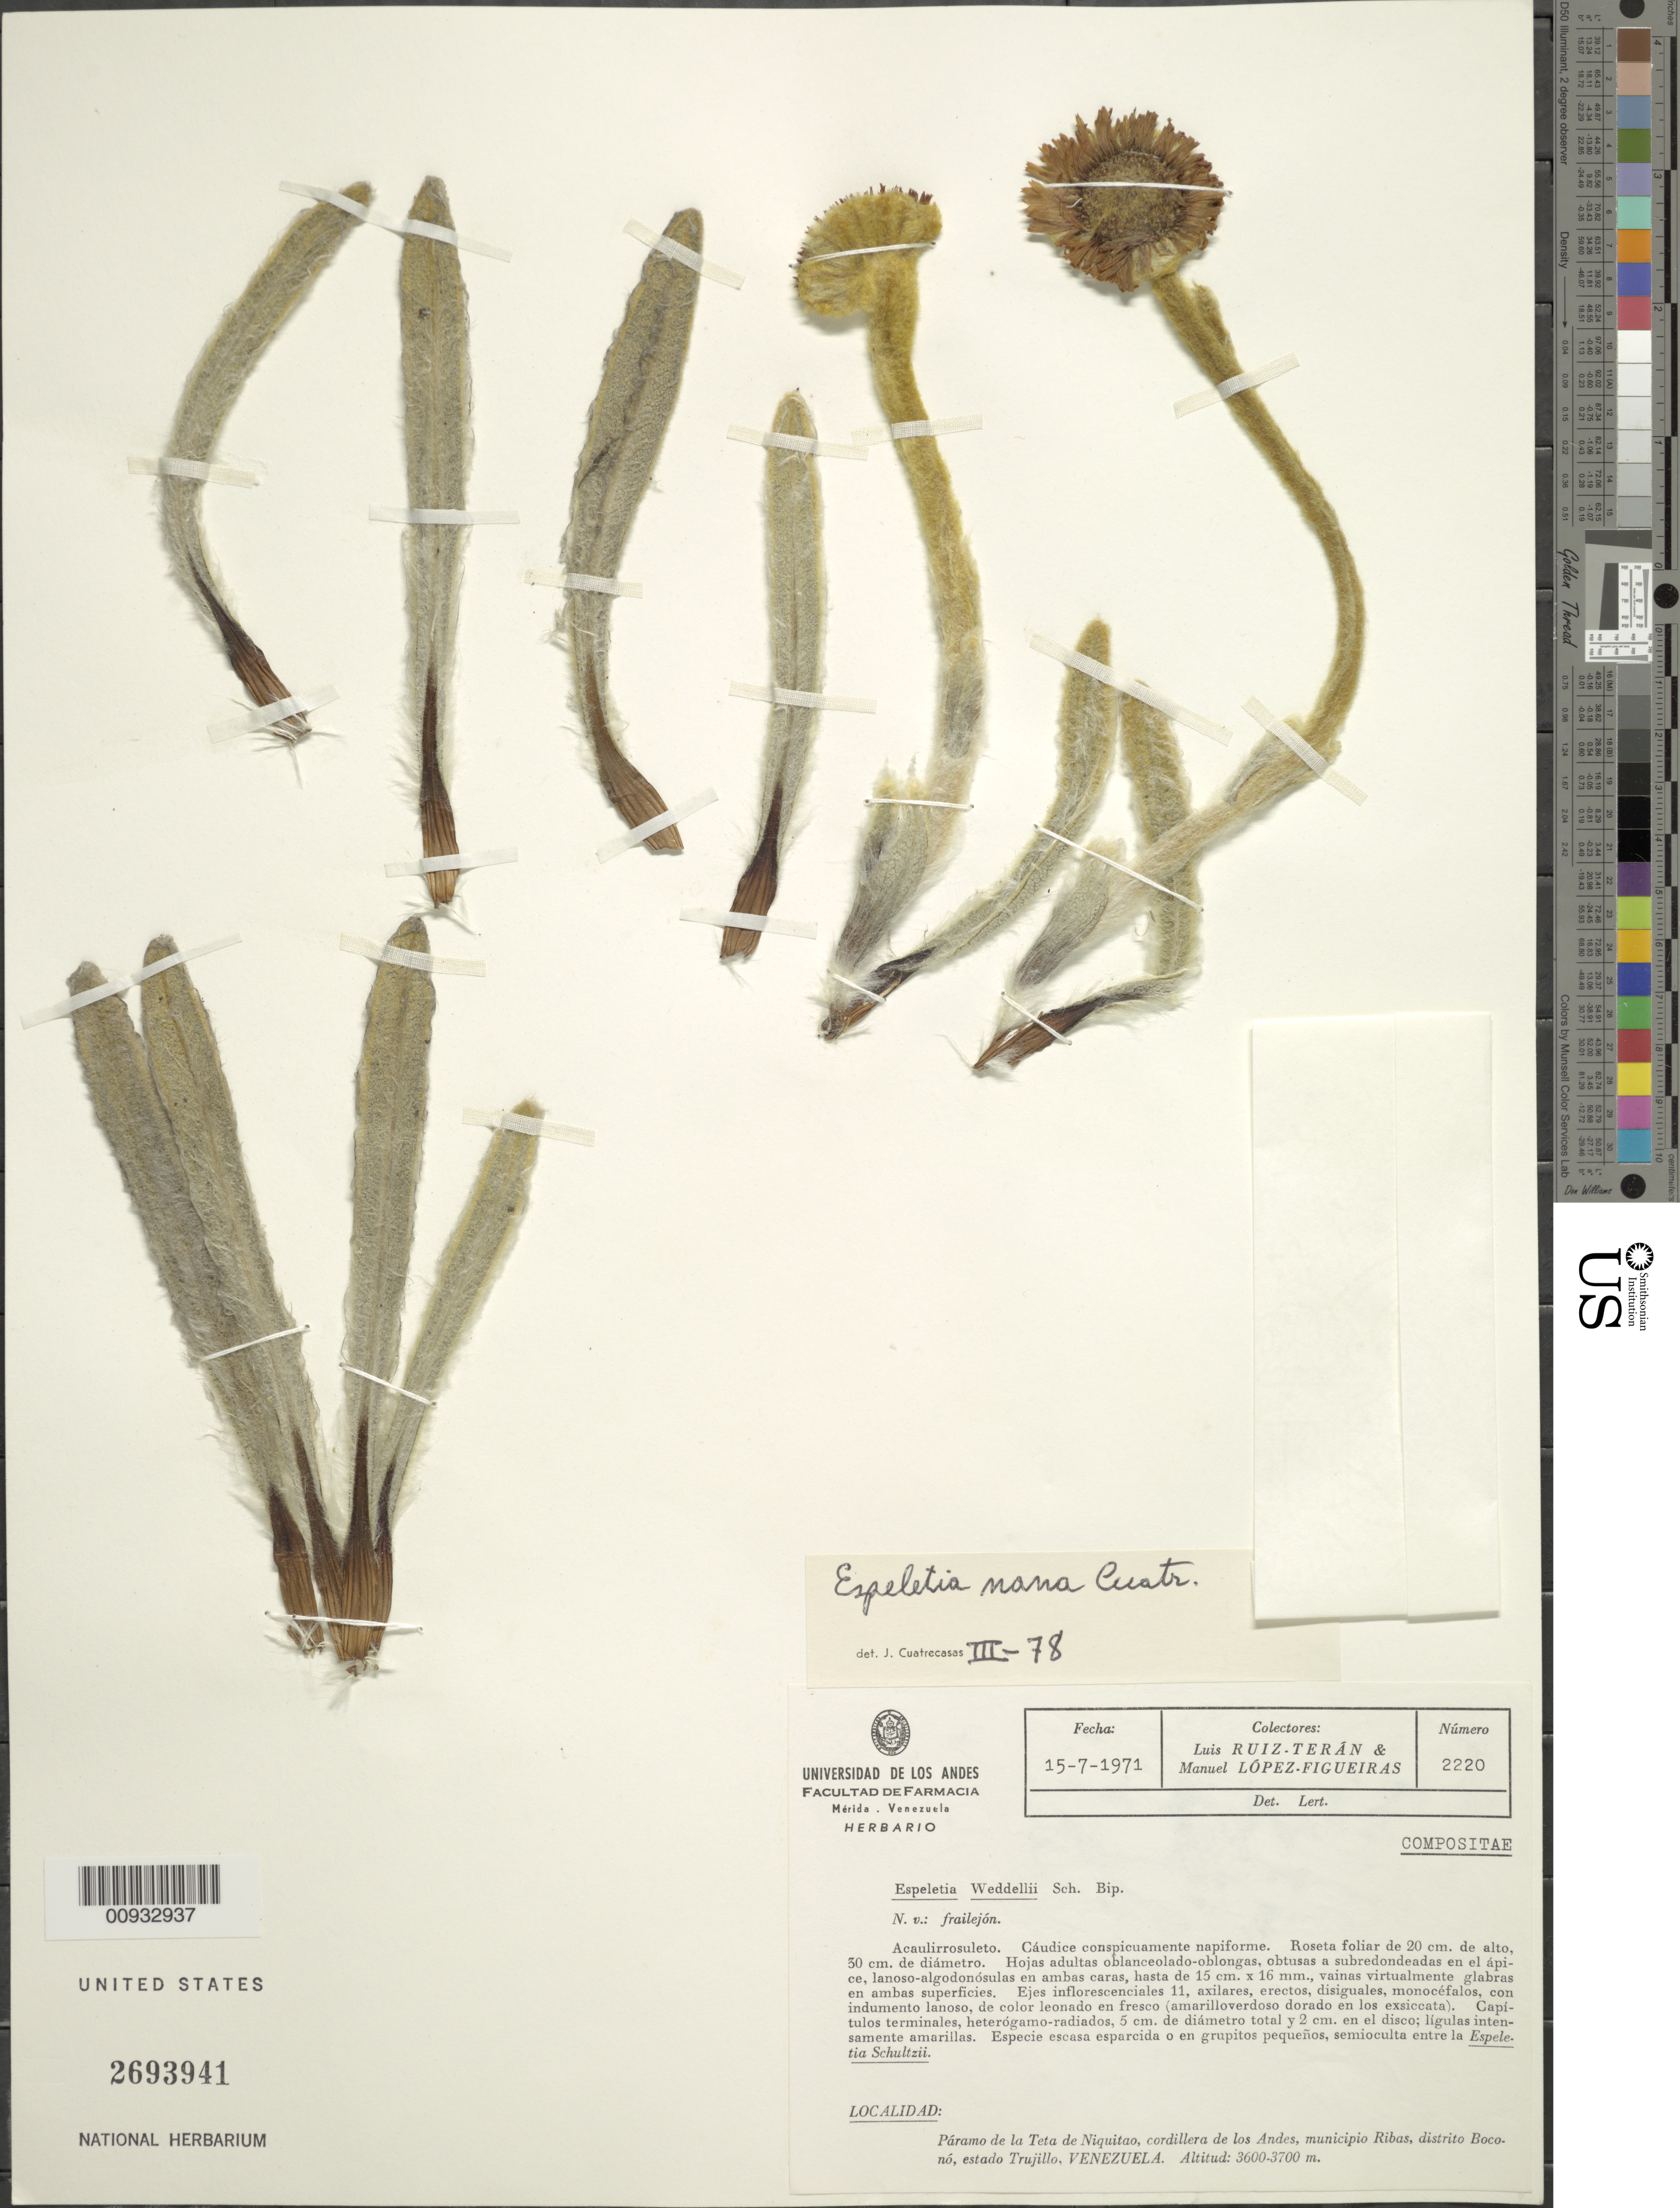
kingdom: Plantae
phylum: Tracheophyta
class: Magnoliopsida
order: Asterales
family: Asteraceae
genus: Espeletia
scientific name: Espeletia nana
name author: Cuatrec.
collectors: L. E. Ruíz-Terán & M. López Figueiras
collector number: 2220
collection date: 1971-07-15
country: Venezuela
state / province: Trujillo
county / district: Boconó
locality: Páramo de la Teta de Niquitao. En Cordillera de los Andes. Cerca de la frontera entre Boconó y Ribas.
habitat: Especie escasa esparcida o en grupitos pequeños, semioculta entre la Espeletia schultzii.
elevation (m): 3600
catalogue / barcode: US 2693941